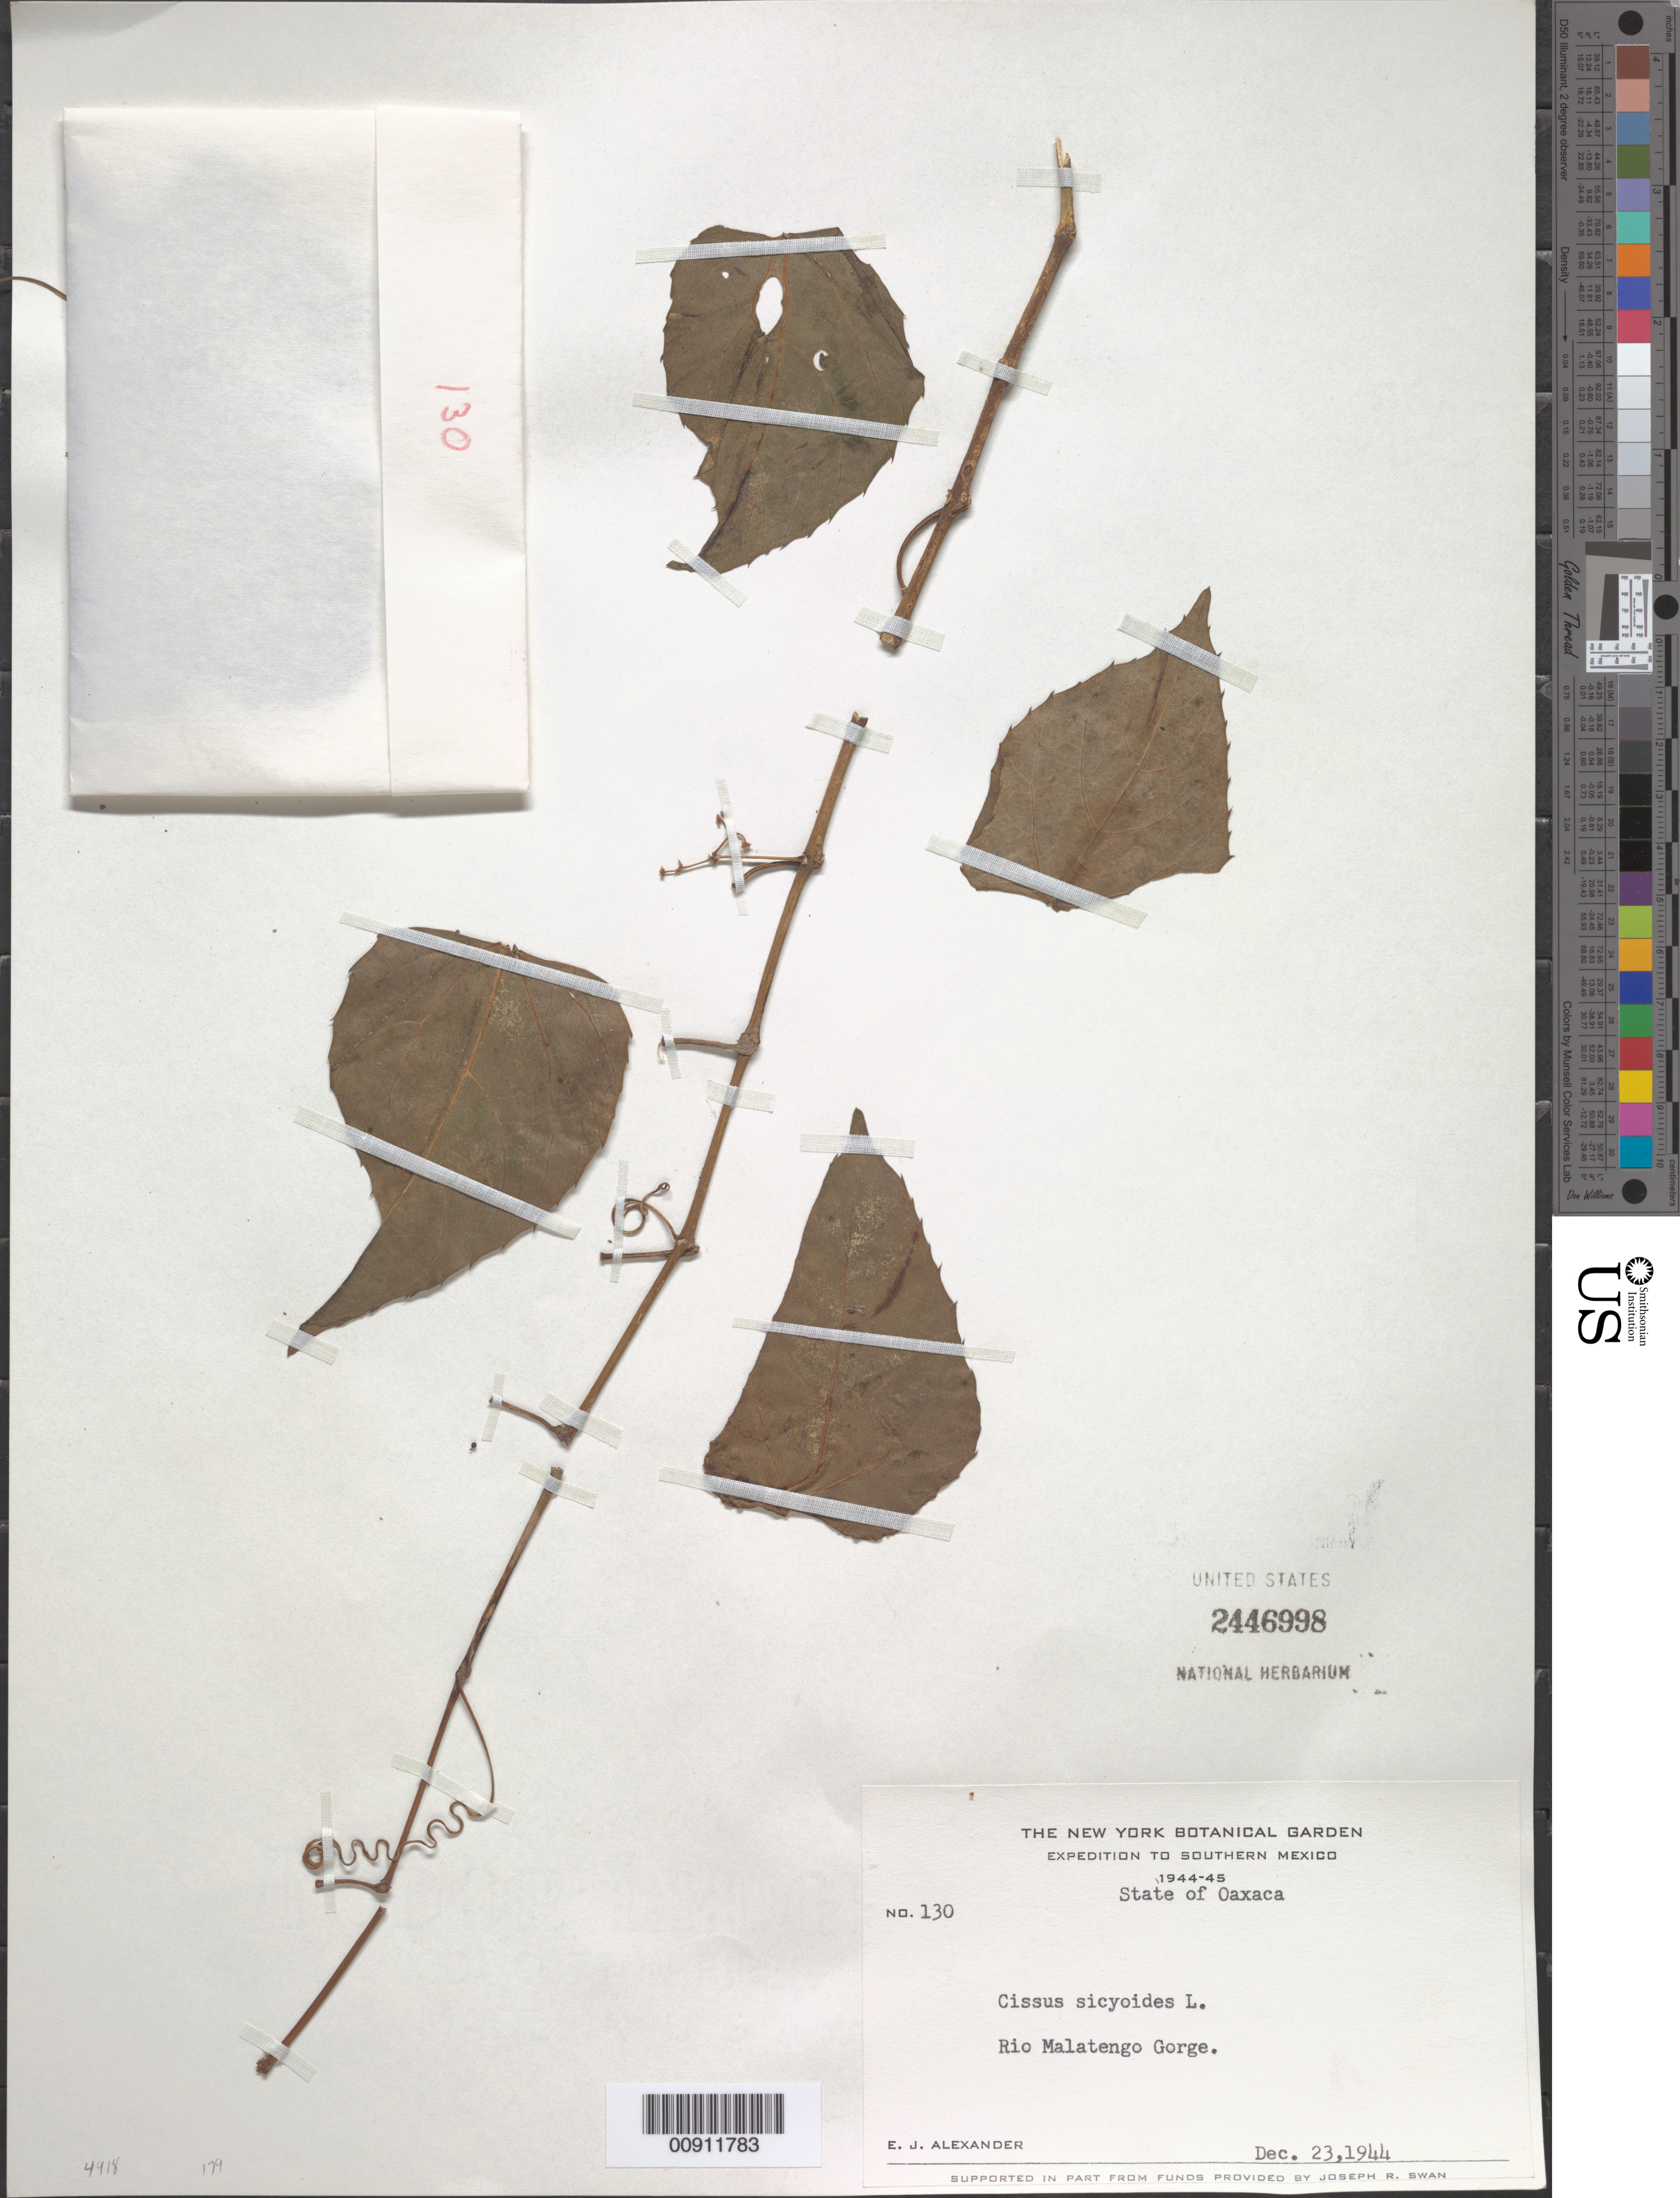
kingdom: Plantae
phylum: Tracheophyta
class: Magnoliopsida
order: Vitales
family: Vitaceae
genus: Cissus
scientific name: Cissus verticillata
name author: (L.) Nicolson & C.E. Jarvis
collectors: E. J. Alexander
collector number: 130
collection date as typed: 23 Dec 1944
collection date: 1944-12-23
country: Mexico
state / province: Oaxaca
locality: Río Malatengo Gorge, State of Oaxaca.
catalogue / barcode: US 2446998